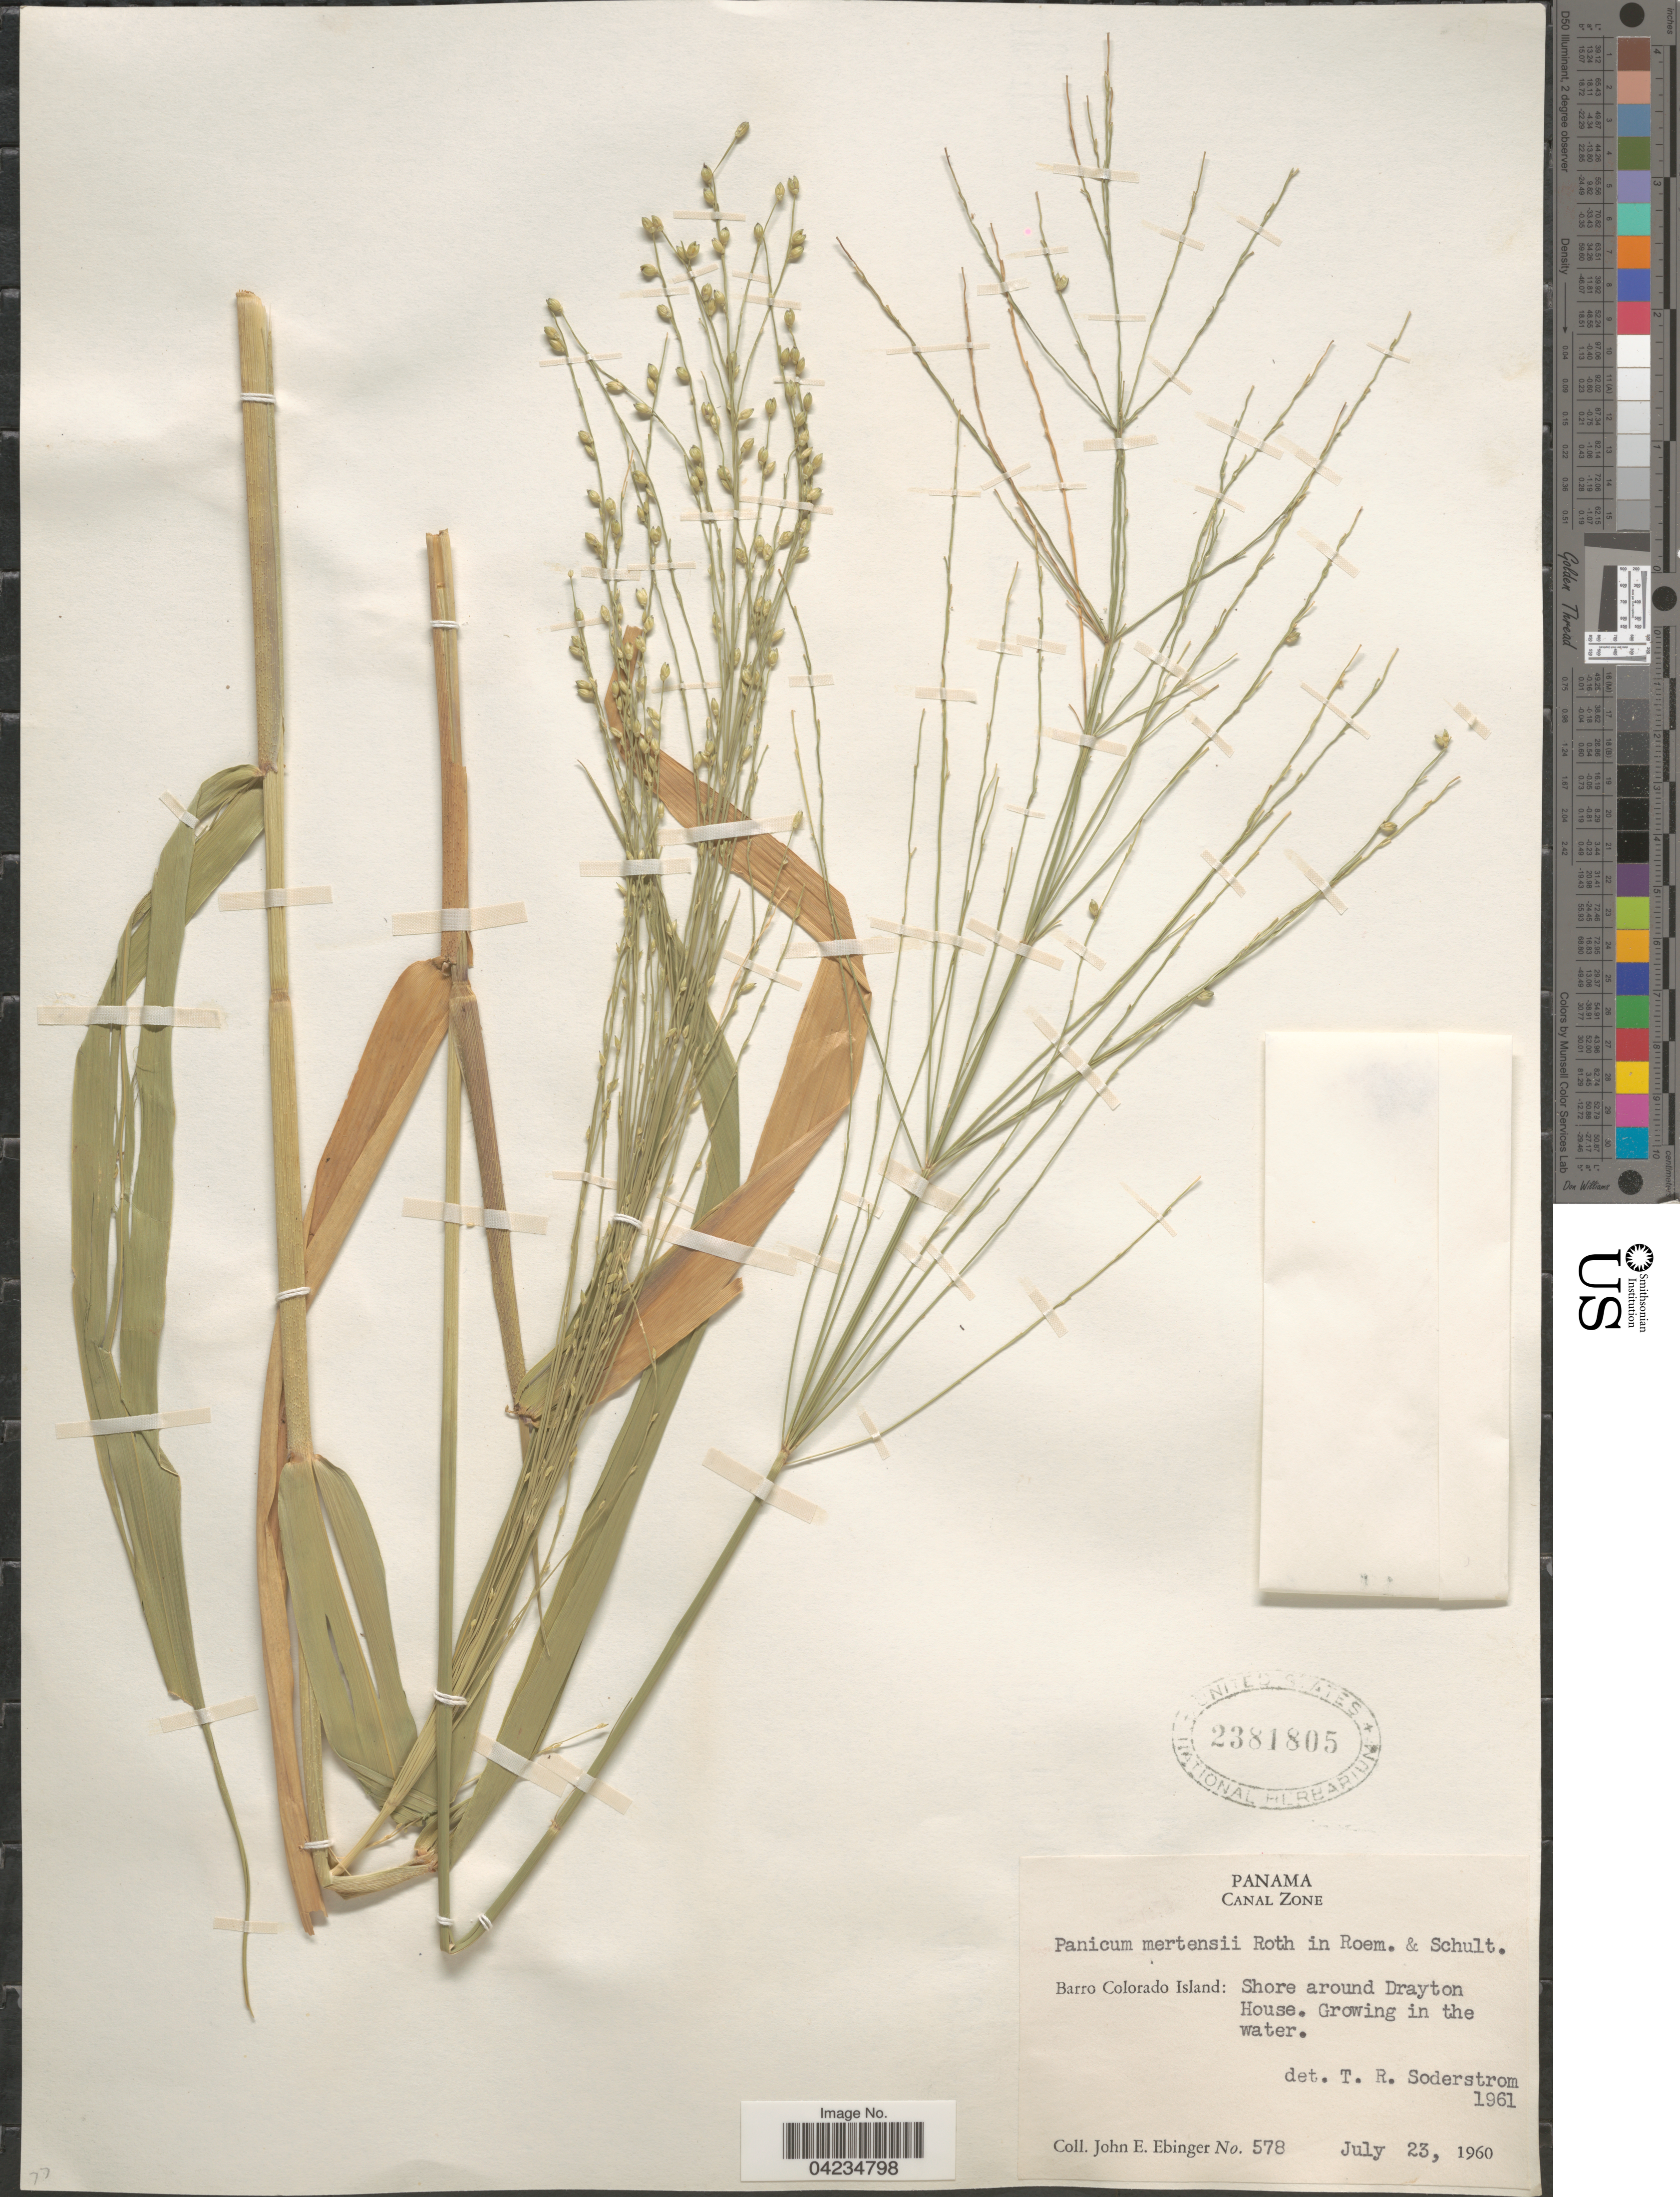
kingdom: Plantae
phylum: Tracheophyta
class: Liliopsida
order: Poales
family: Poaceae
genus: Stephostachys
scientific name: Stephostachys mertensii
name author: (Roth) Zuloaga & Marrone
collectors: J. Ebinger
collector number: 578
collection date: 1960-07-23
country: Panama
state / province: Panamá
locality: Canal Zone. Barro colorado Island: Shore around Drayton House.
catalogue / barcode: US 2381805